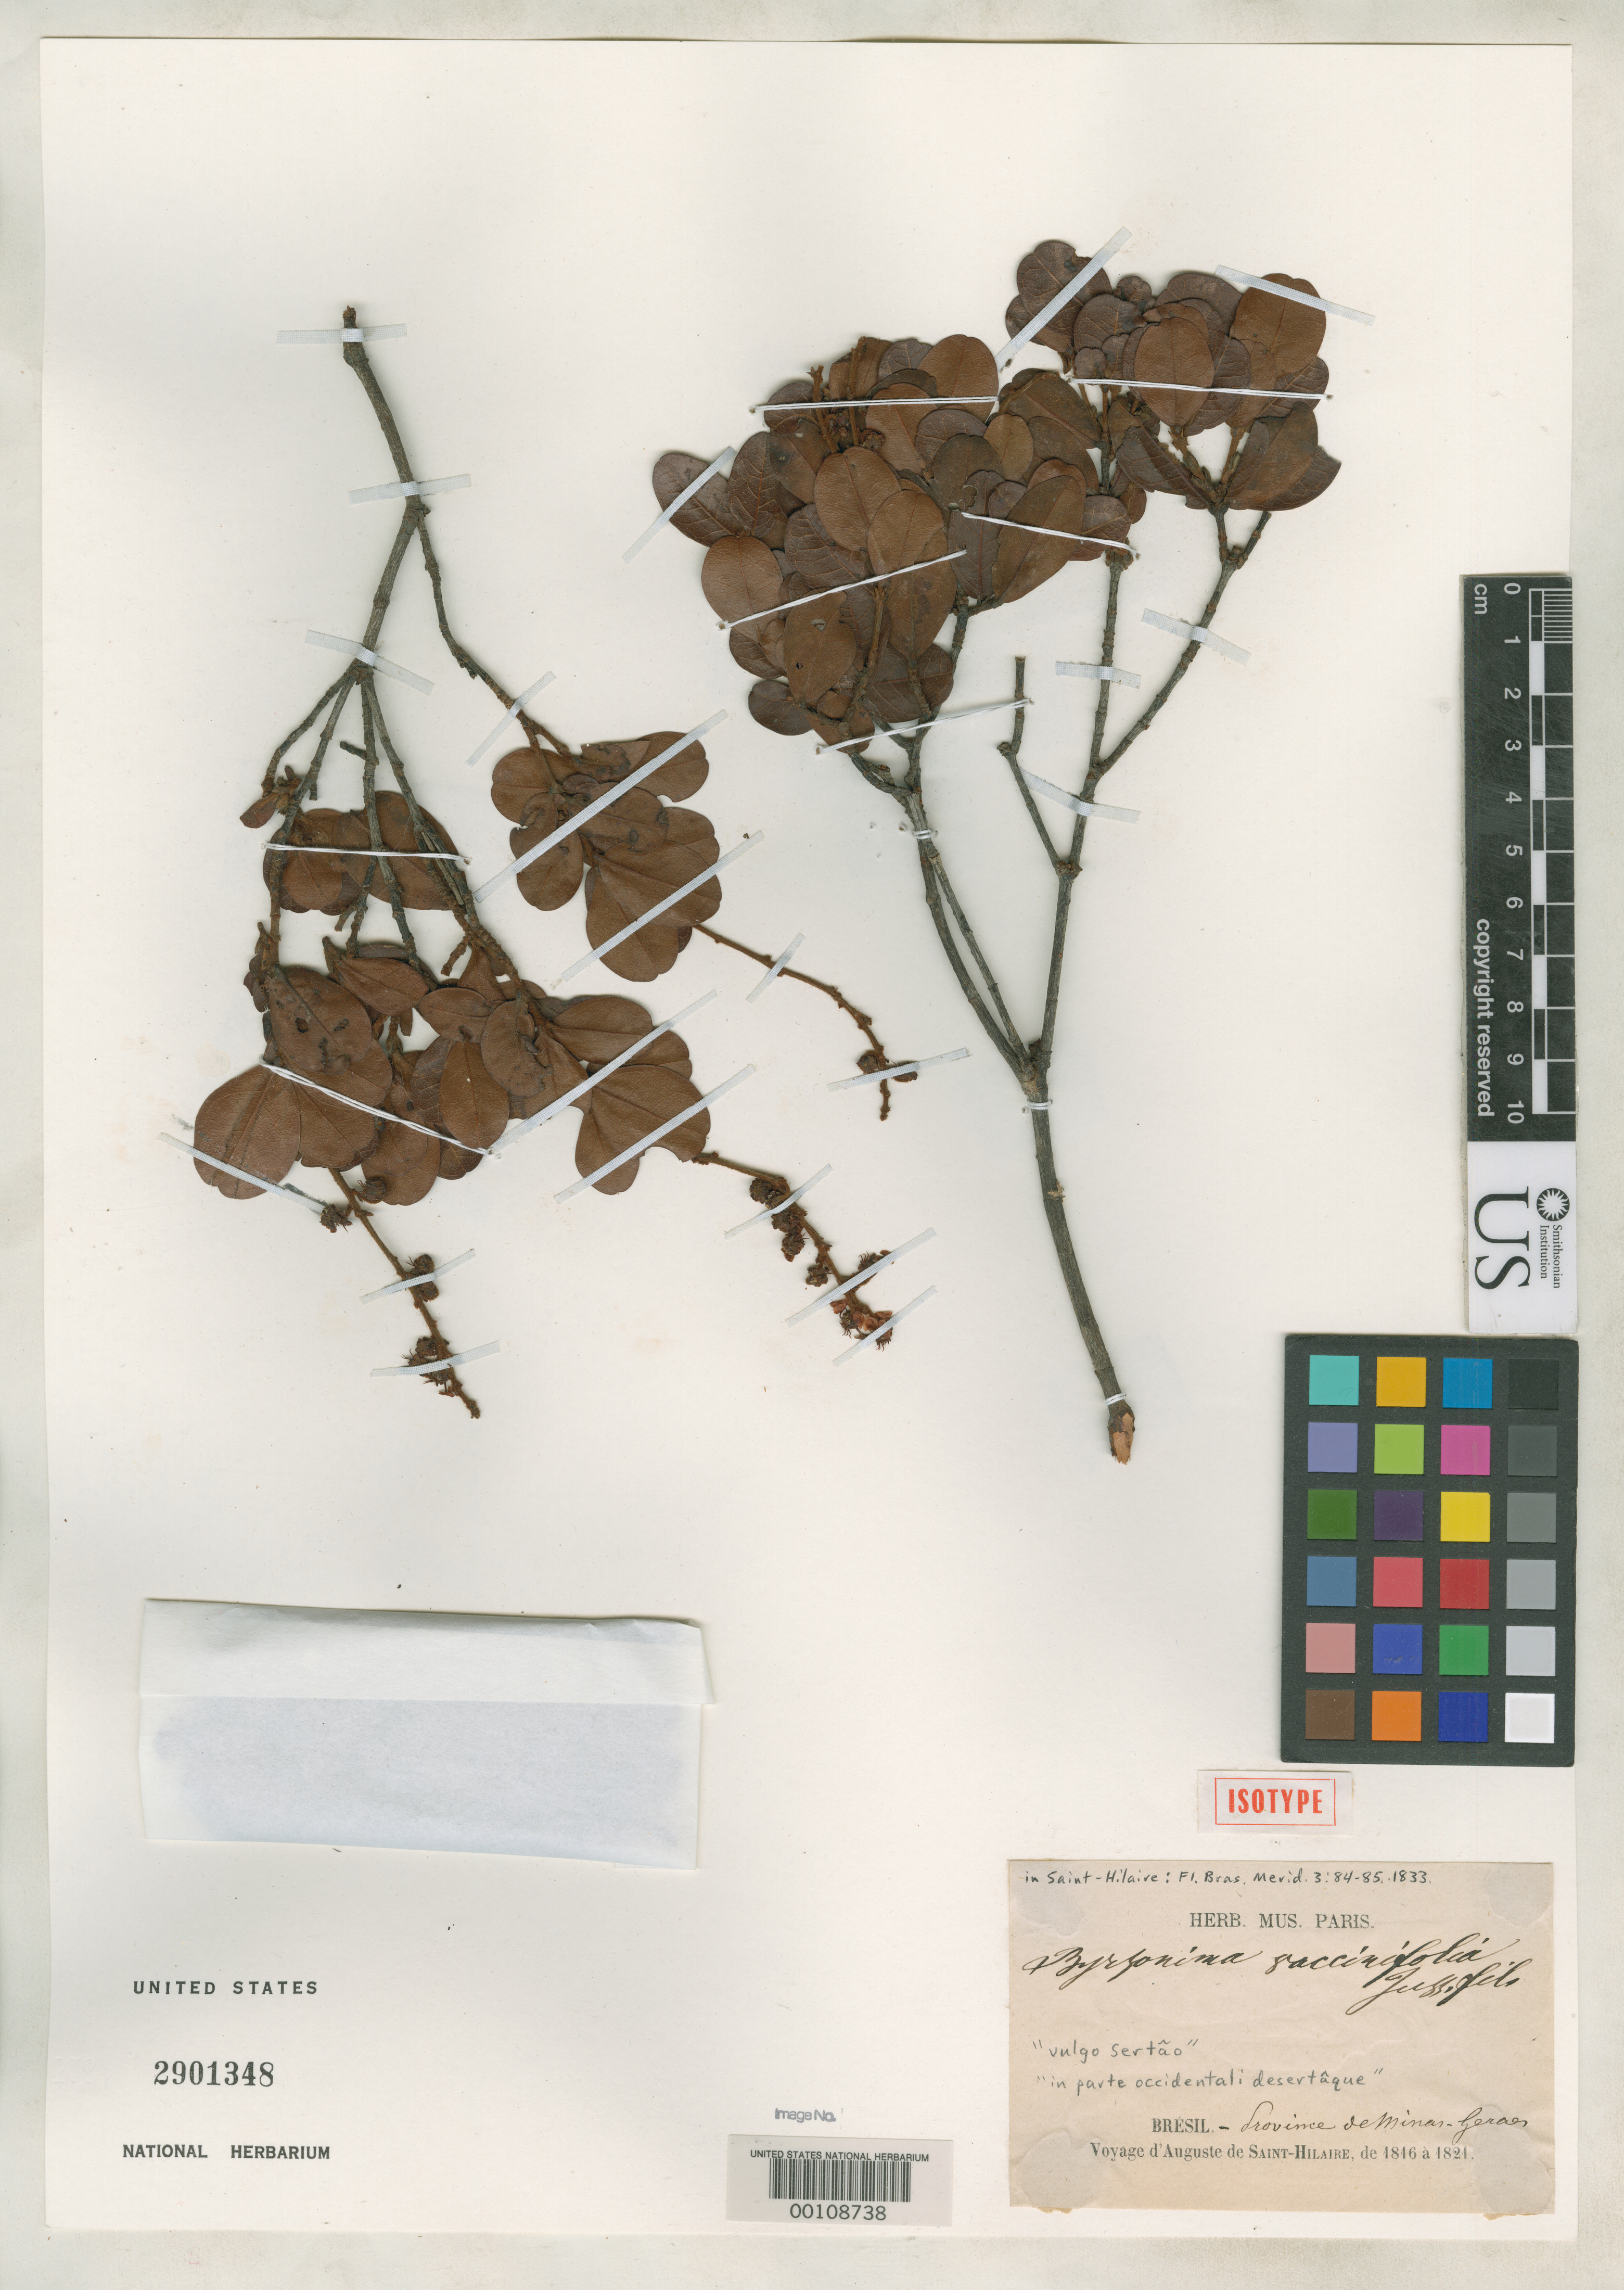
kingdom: Plantae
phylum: Tracheophyta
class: Magnoliopsida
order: Malpighiales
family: Malpighiaceae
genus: Byrsonima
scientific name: Byrsonima vaccinlaefolia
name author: A. Juss. in A. St.-Hil.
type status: Isotype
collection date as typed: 1816 to -- --- 1821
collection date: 1816/1821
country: Brazil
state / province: Minas Gerais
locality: Sertao.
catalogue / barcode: US 2901348